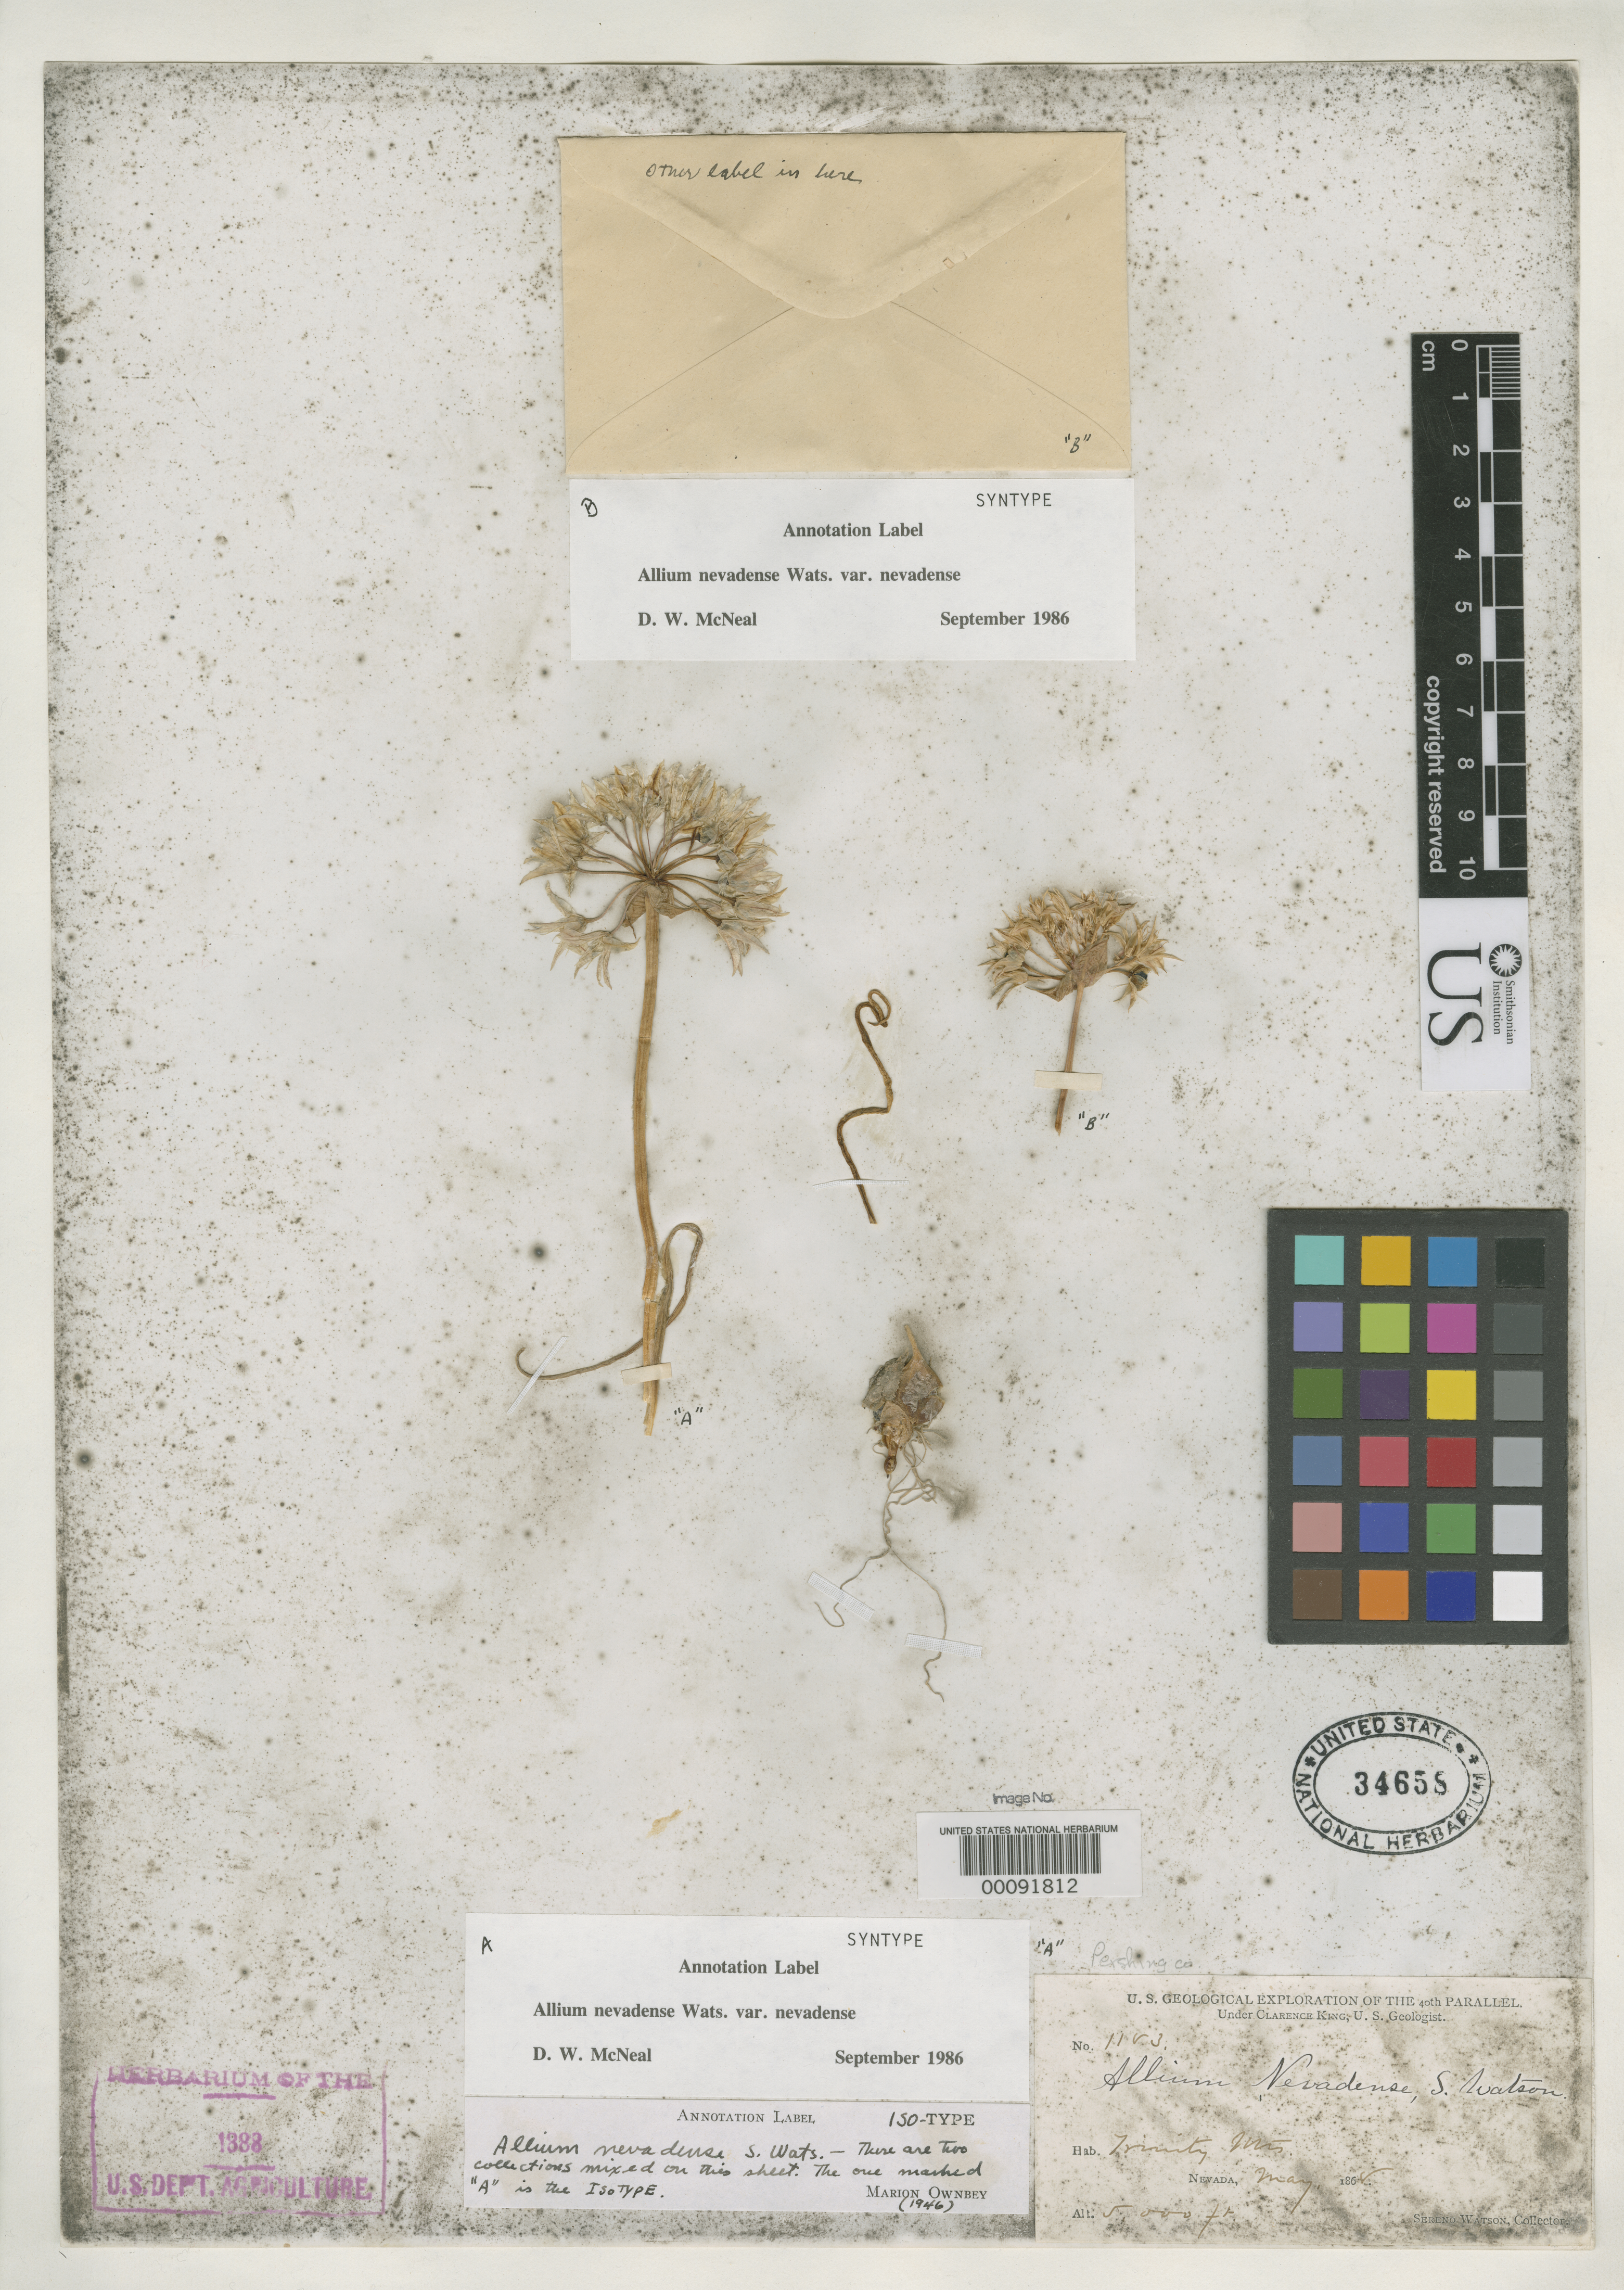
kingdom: Plantae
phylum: Tracheophyta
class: Liliopsida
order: Asparagales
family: Amaryllidaceae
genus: Allium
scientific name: Allium nevadense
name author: S. Watson in C. King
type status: Isolectotype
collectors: S. Watson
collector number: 1183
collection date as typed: May 1868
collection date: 1868-05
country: United States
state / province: Nevada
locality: Trinity Mountains.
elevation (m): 1524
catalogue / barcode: US 34658